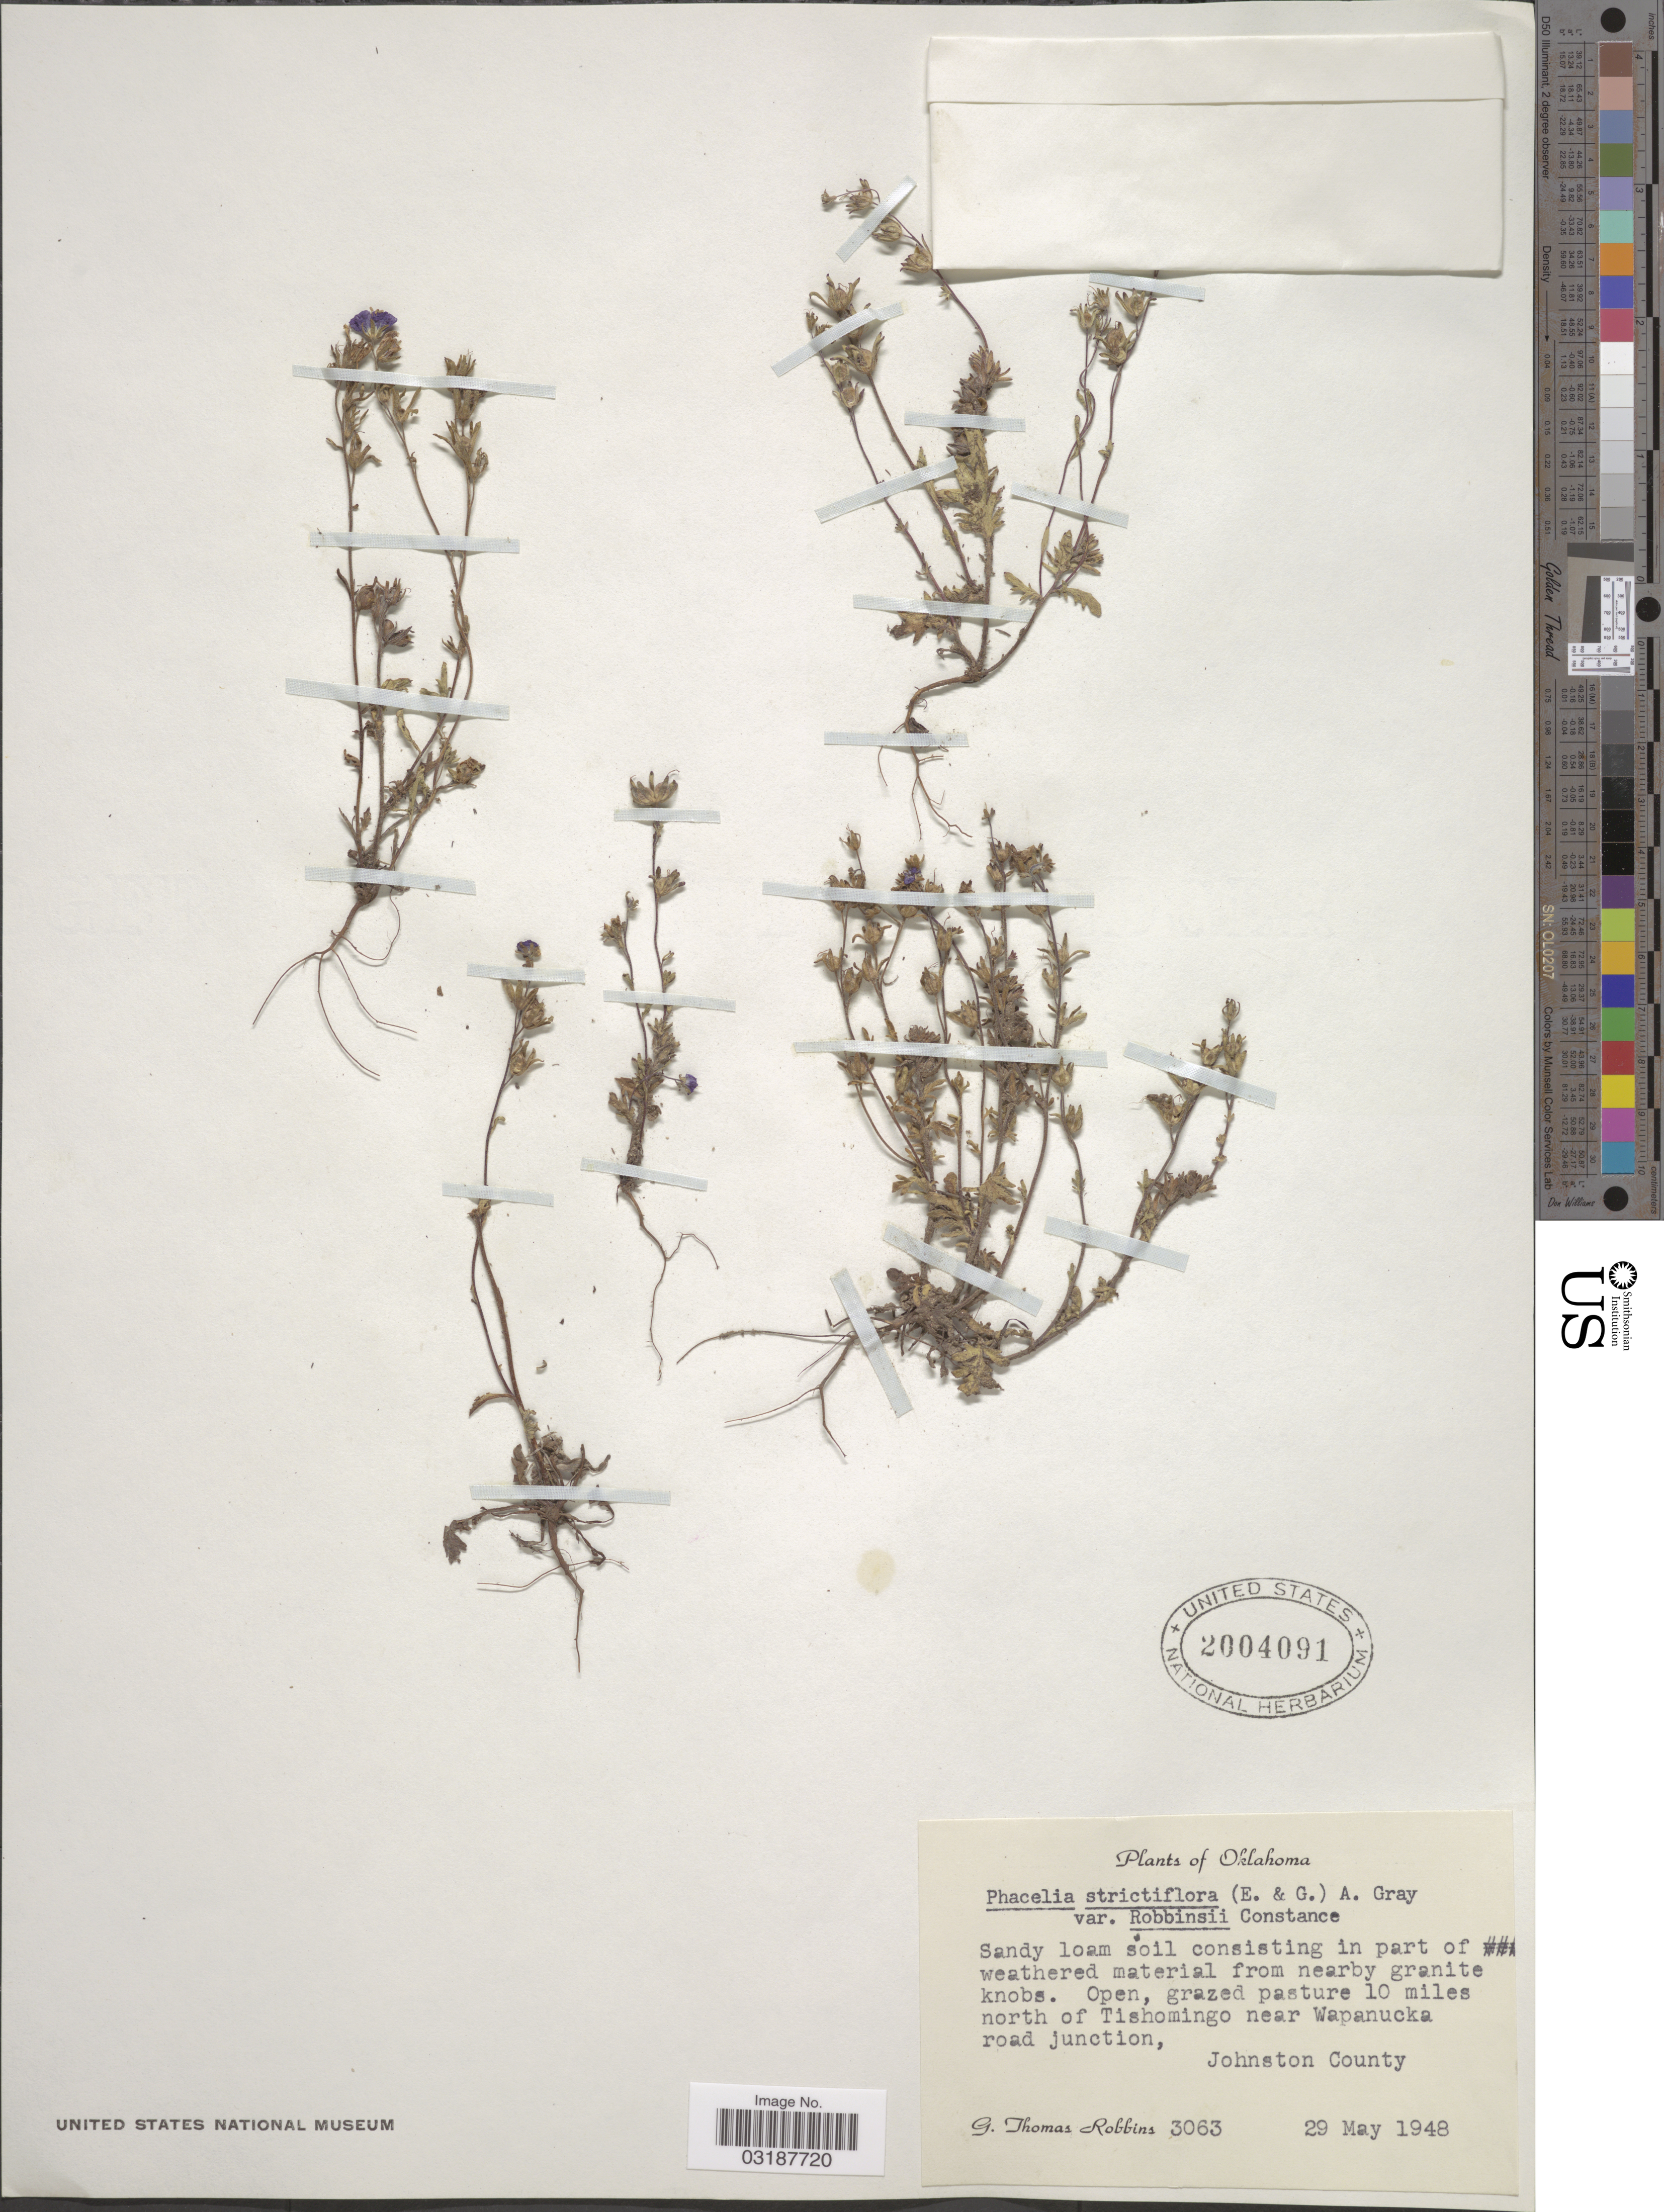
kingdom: Plantae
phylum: Tracheophyta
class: Magnoliopsida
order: Boraginales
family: Hydrophyllaceae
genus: Phacelia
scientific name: Phacelia strictiflora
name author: (Engelm. & A. Gray) A. Gray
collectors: G. T. Robbins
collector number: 3063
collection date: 1948-05-29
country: United States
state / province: Oklahoma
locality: Open, grazed pasture 10 miles north of Tishomingo near Wapanucka road junction, Johnston County.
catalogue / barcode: US 2004091